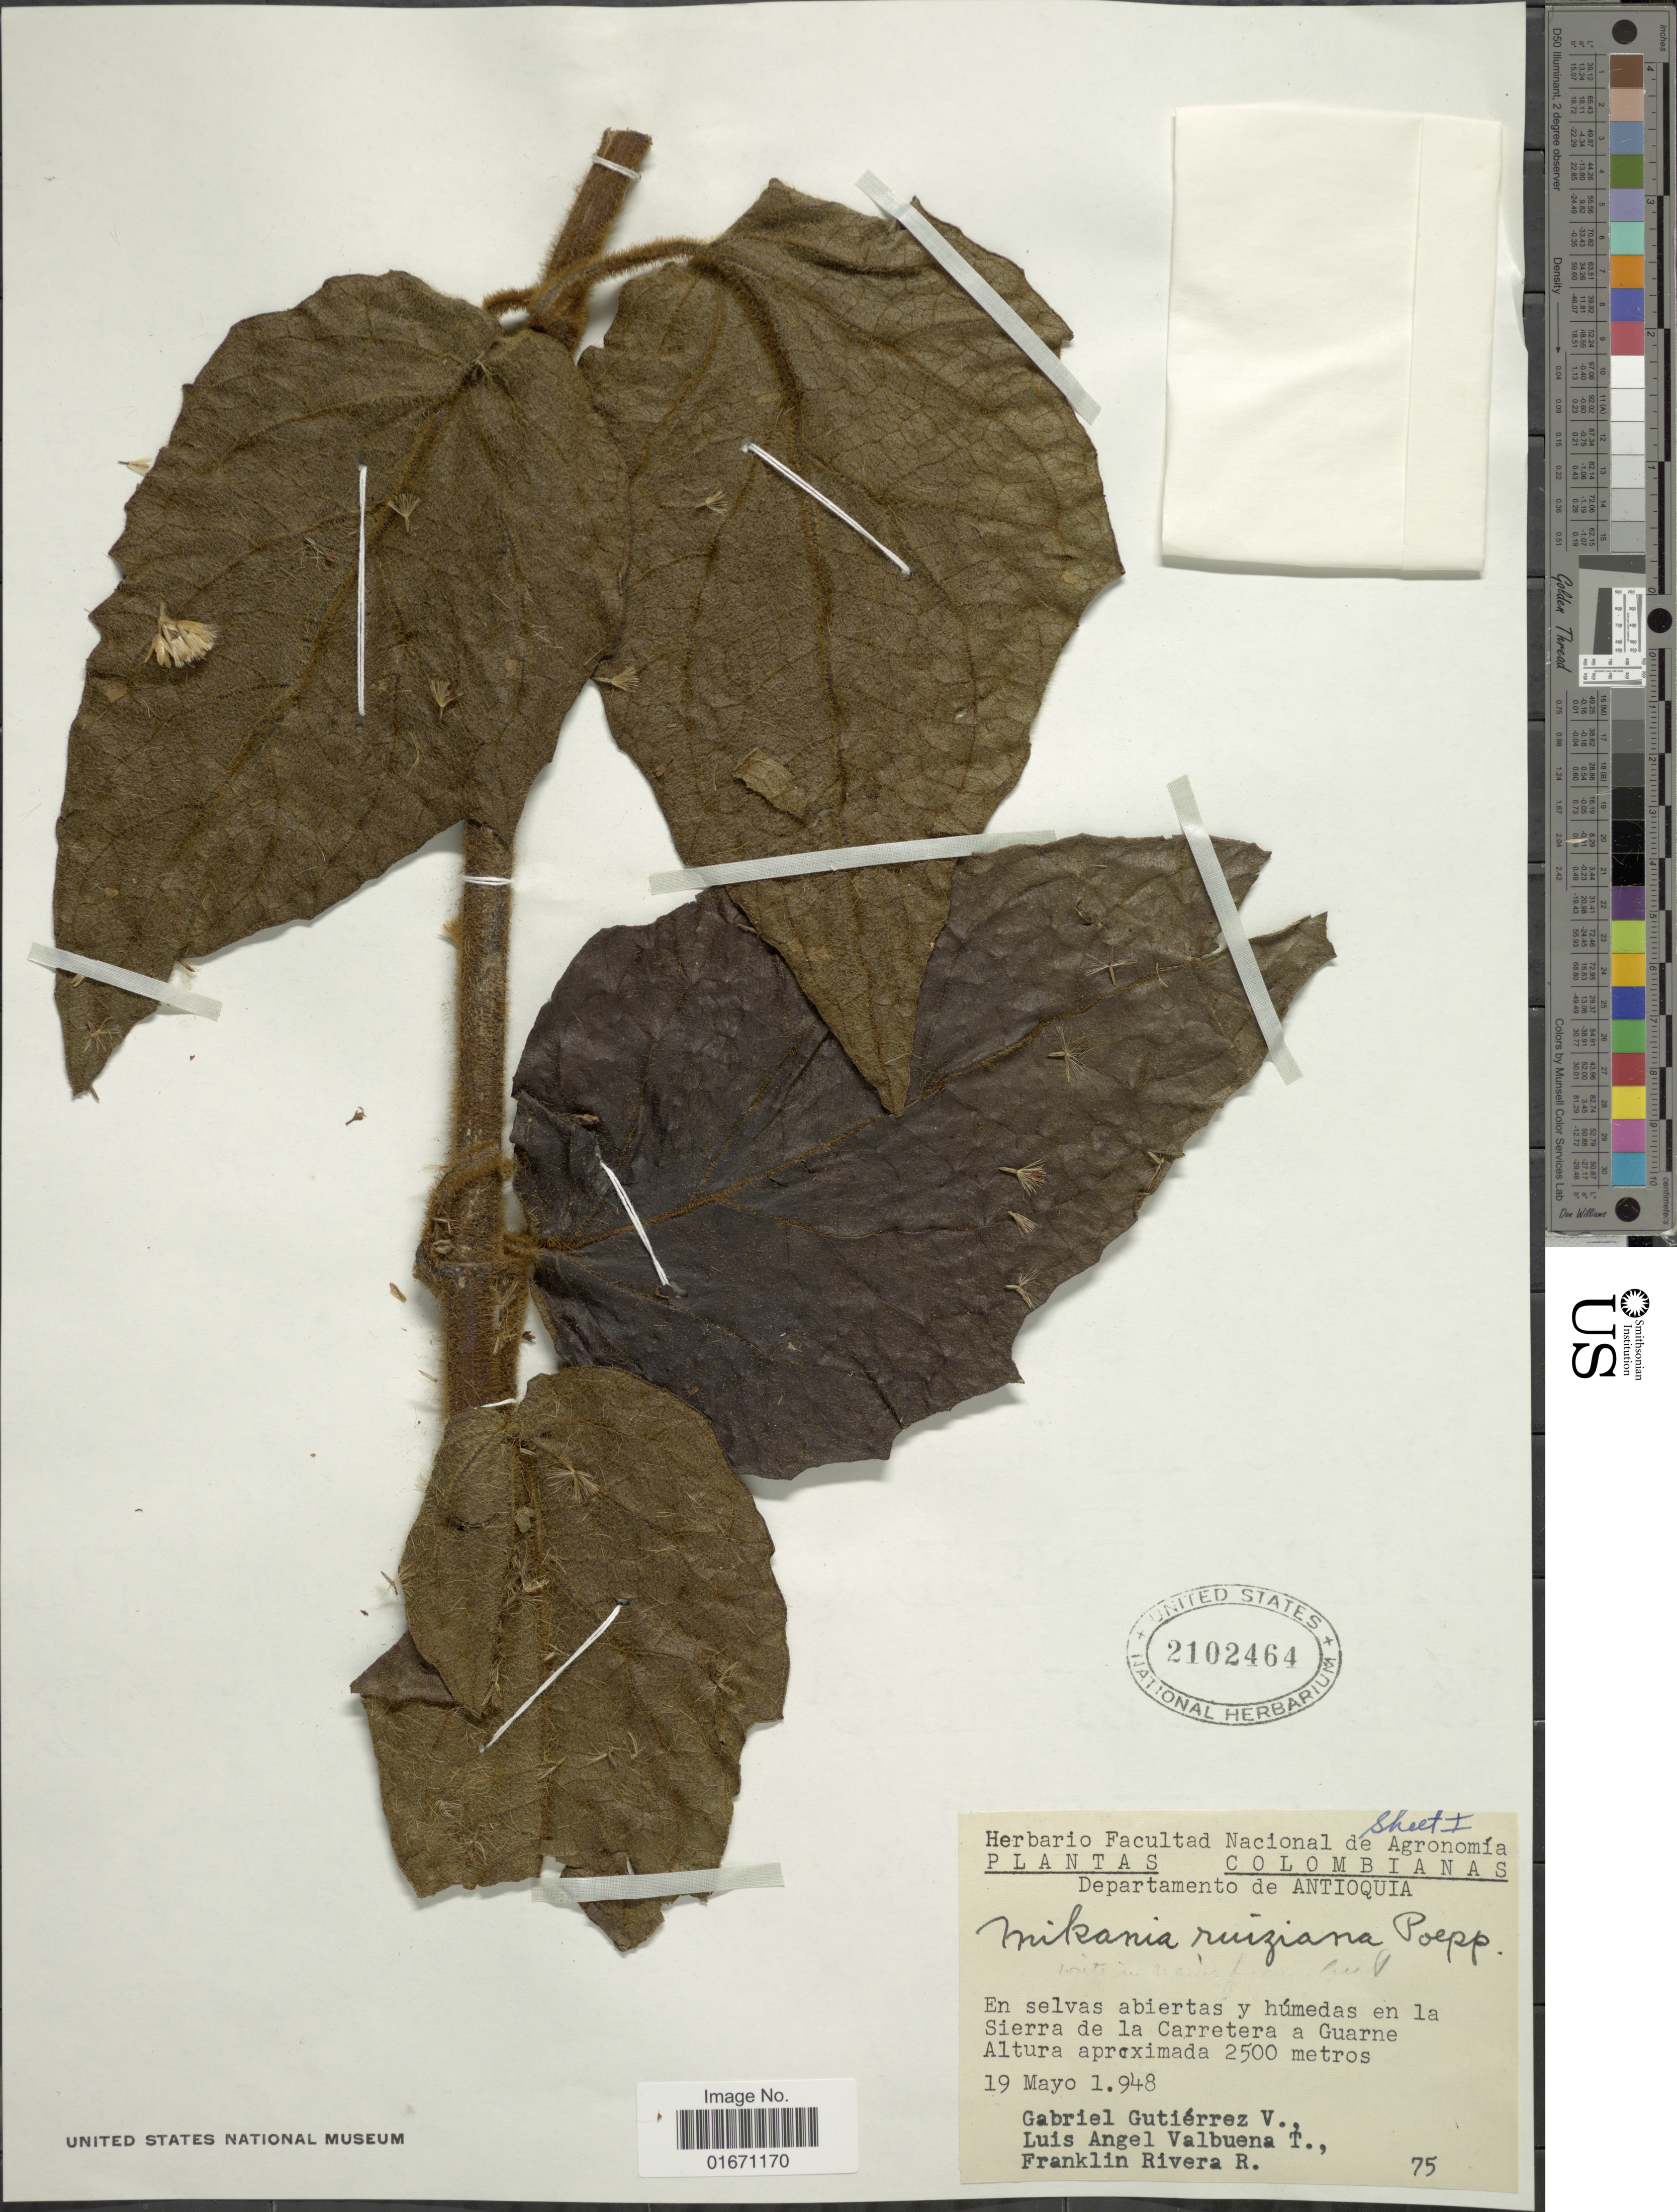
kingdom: Plantae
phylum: Tracheophyta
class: Magnoliopsida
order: Asterales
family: Asteraceae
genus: Mikania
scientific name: Mikania banisteriae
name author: DC.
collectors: G. Gutiérrez V., L. Valbuena T. & F. Rivera R.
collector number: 75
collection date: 1948-05-19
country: Colombia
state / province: Antioquia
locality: En la Sierra de la Carretera a Guarne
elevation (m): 2500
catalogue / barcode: US 2102464